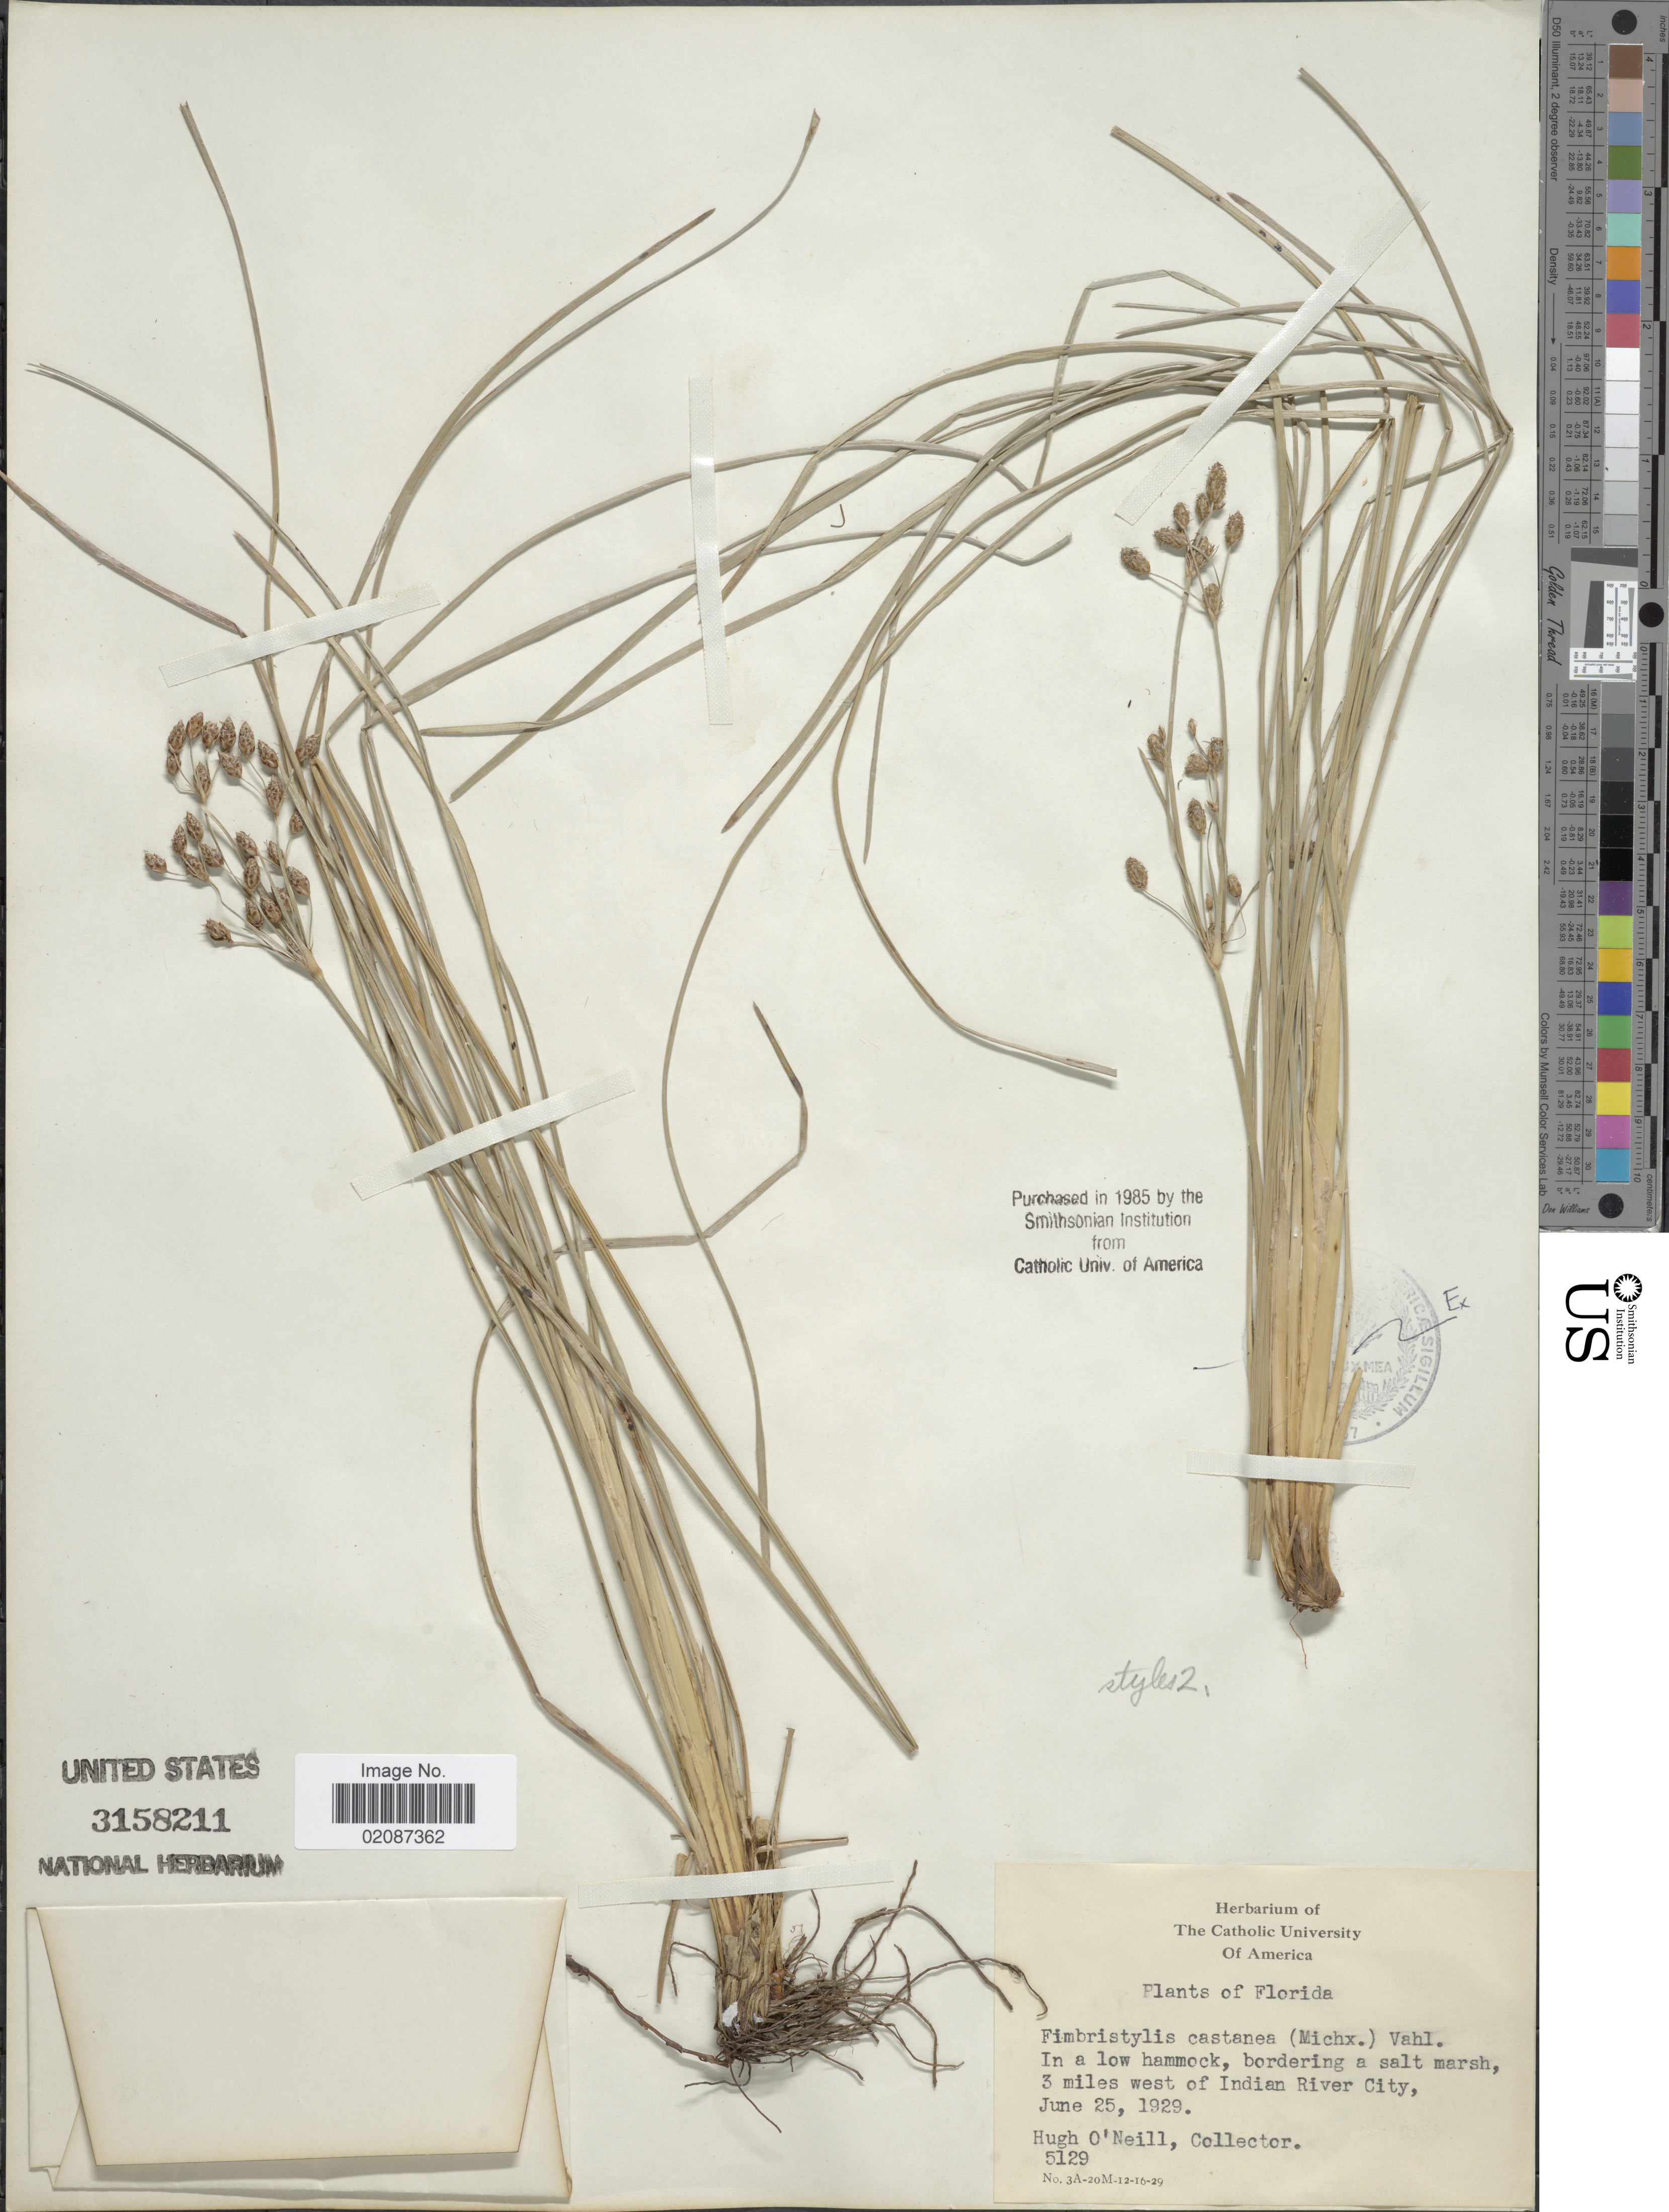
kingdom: Plantae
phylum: Tracheophyta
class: Liliopsida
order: Poales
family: Cyperaceae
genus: Fimbristylis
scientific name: Fimbristylis sp.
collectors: H. O'Neill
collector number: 5129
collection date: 1929-06-25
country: United States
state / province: Florida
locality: In a low hammock, bordering a salt marsh, 3 miles wes tof Indian River City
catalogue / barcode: US 3158211